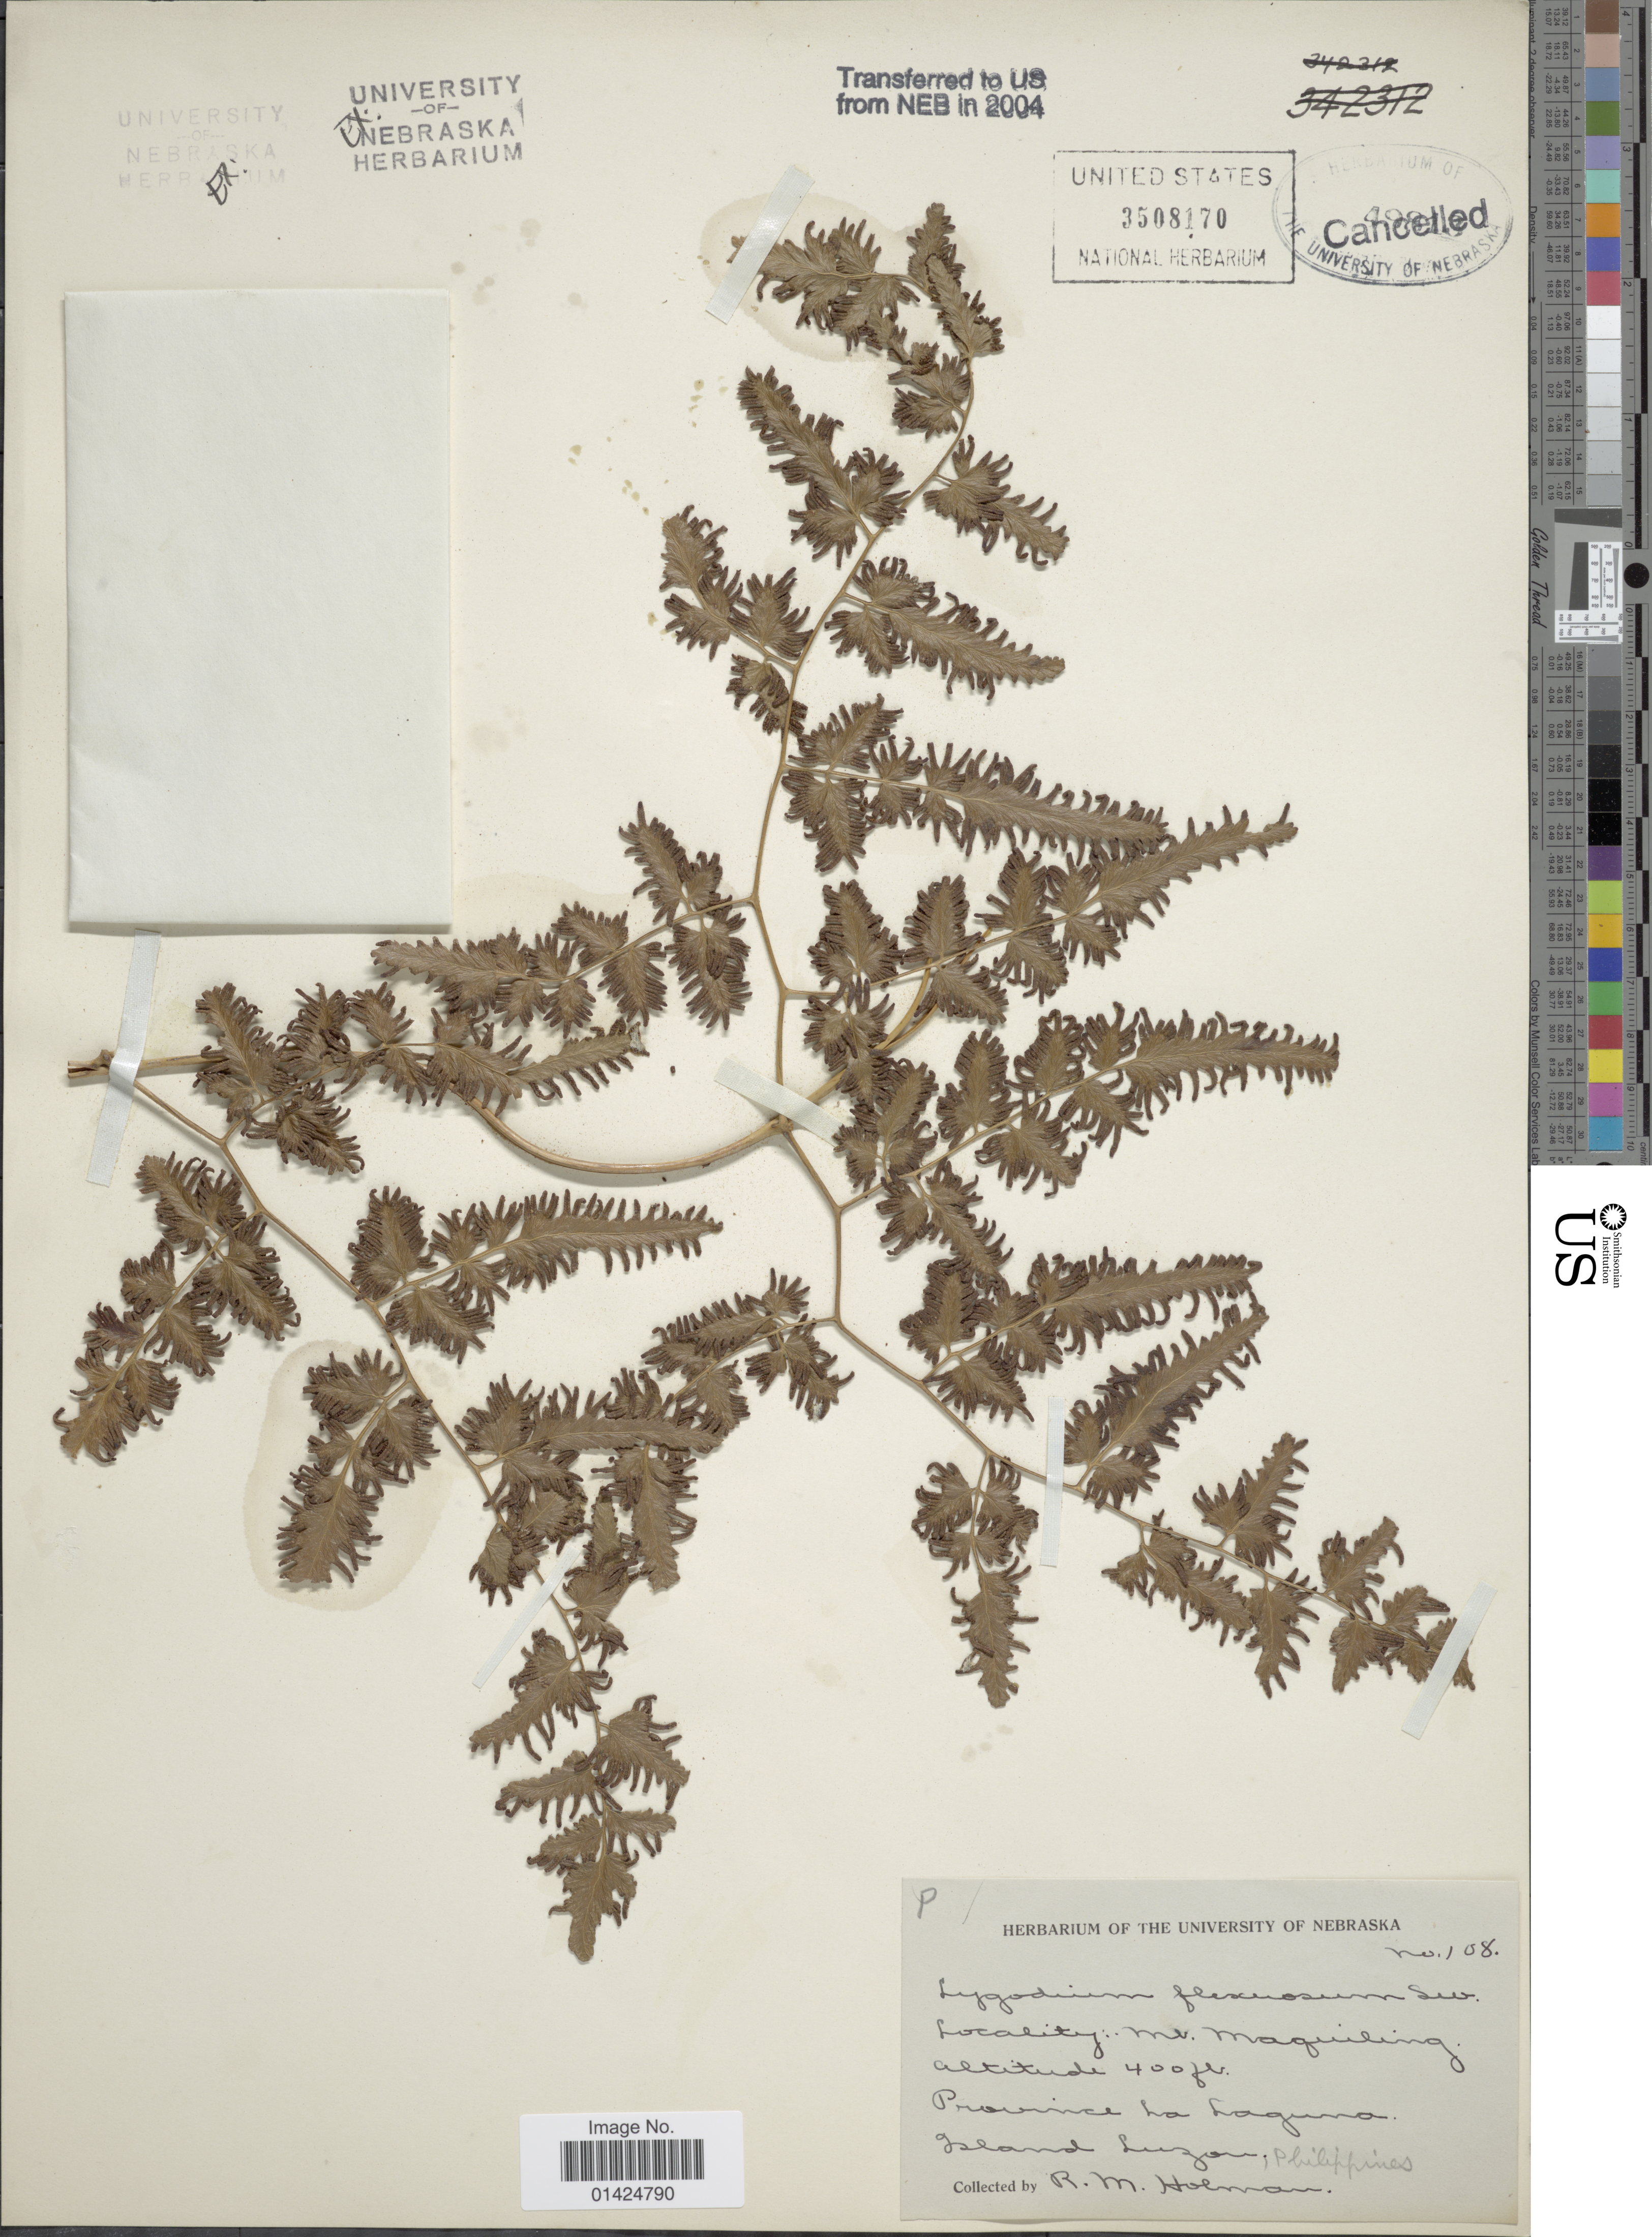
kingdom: Plantae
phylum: Tracheophyta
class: Polypodiopsida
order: Schizaeales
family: Lygodiaceae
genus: Lygodium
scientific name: Lygodium flexuosum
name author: Sw.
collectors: R. Holman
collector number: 108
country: Philippines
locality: Province La Laguna. Island Luzon.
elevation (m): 122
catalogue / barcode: US 3508170